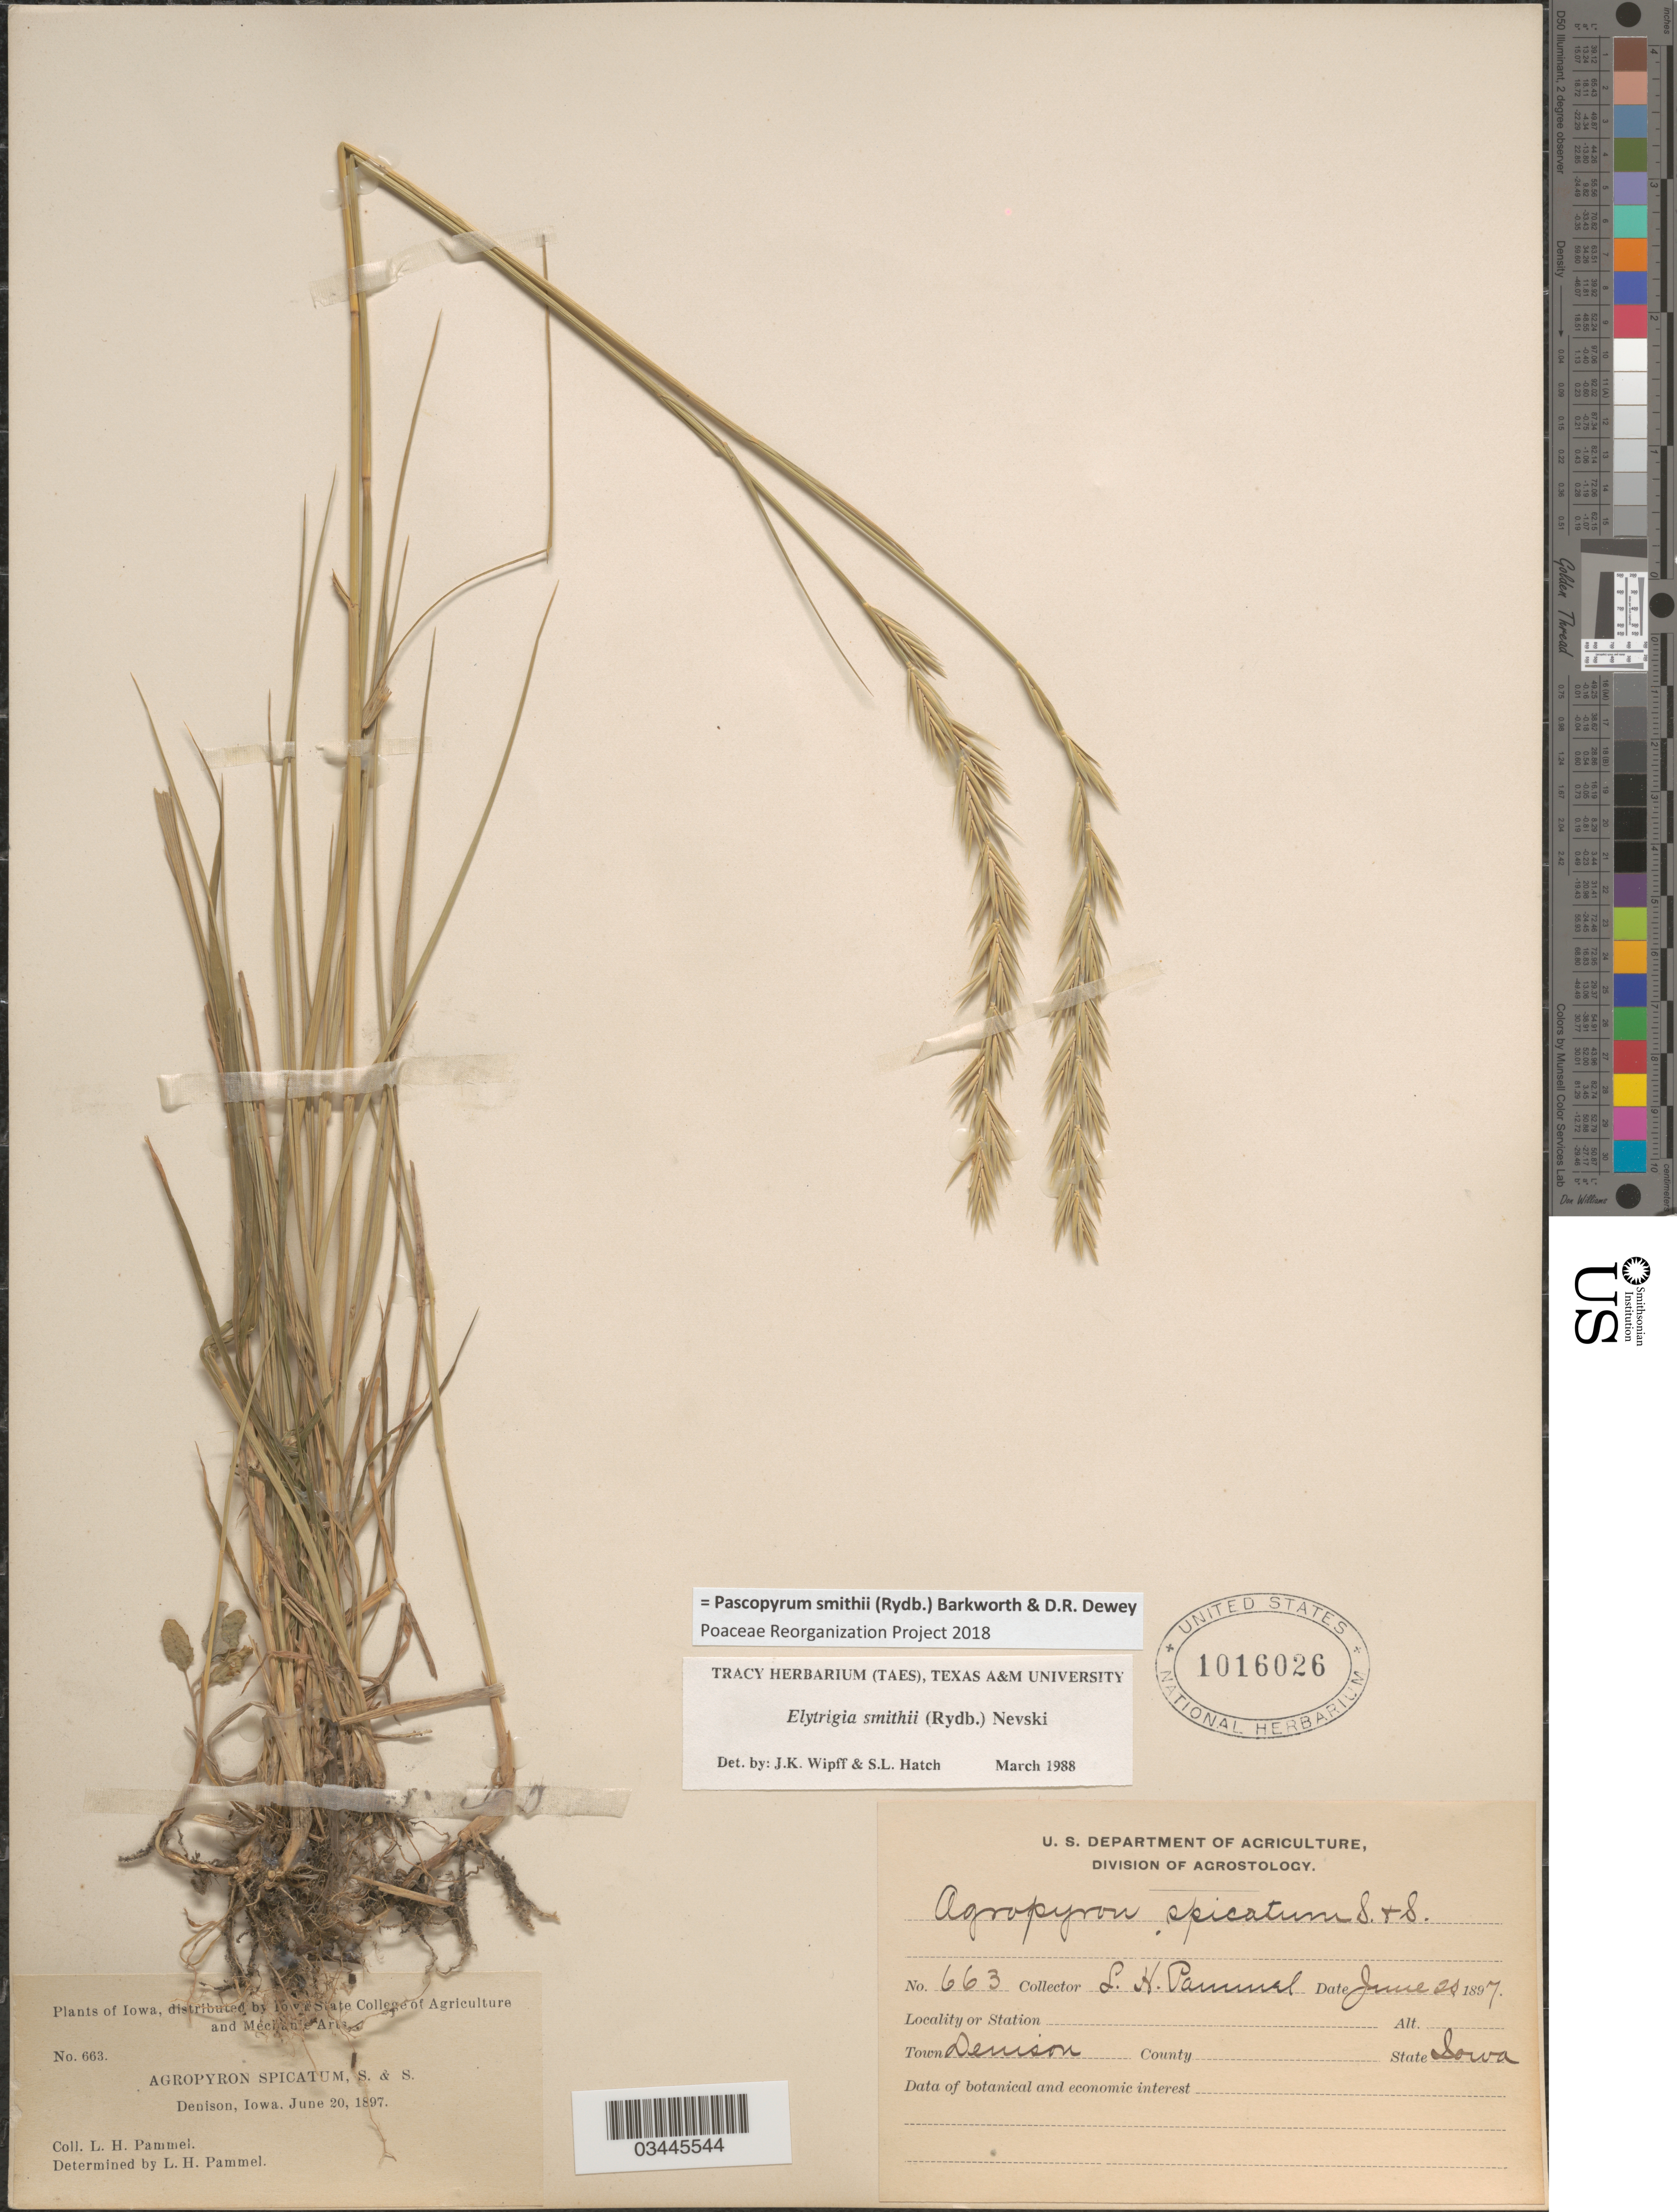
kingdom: Plantae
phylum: Tracheophyta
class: Liliopsida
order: Poales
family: Poaceae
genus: Pascopyrum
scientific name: Pascopyrum smithii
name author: (Rydb.) Barkworth & Dewey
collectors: L. Pammel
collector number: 663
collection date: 1897-06-20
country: United States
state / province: Iowa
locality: Town Denison.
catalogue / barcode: US 1016026